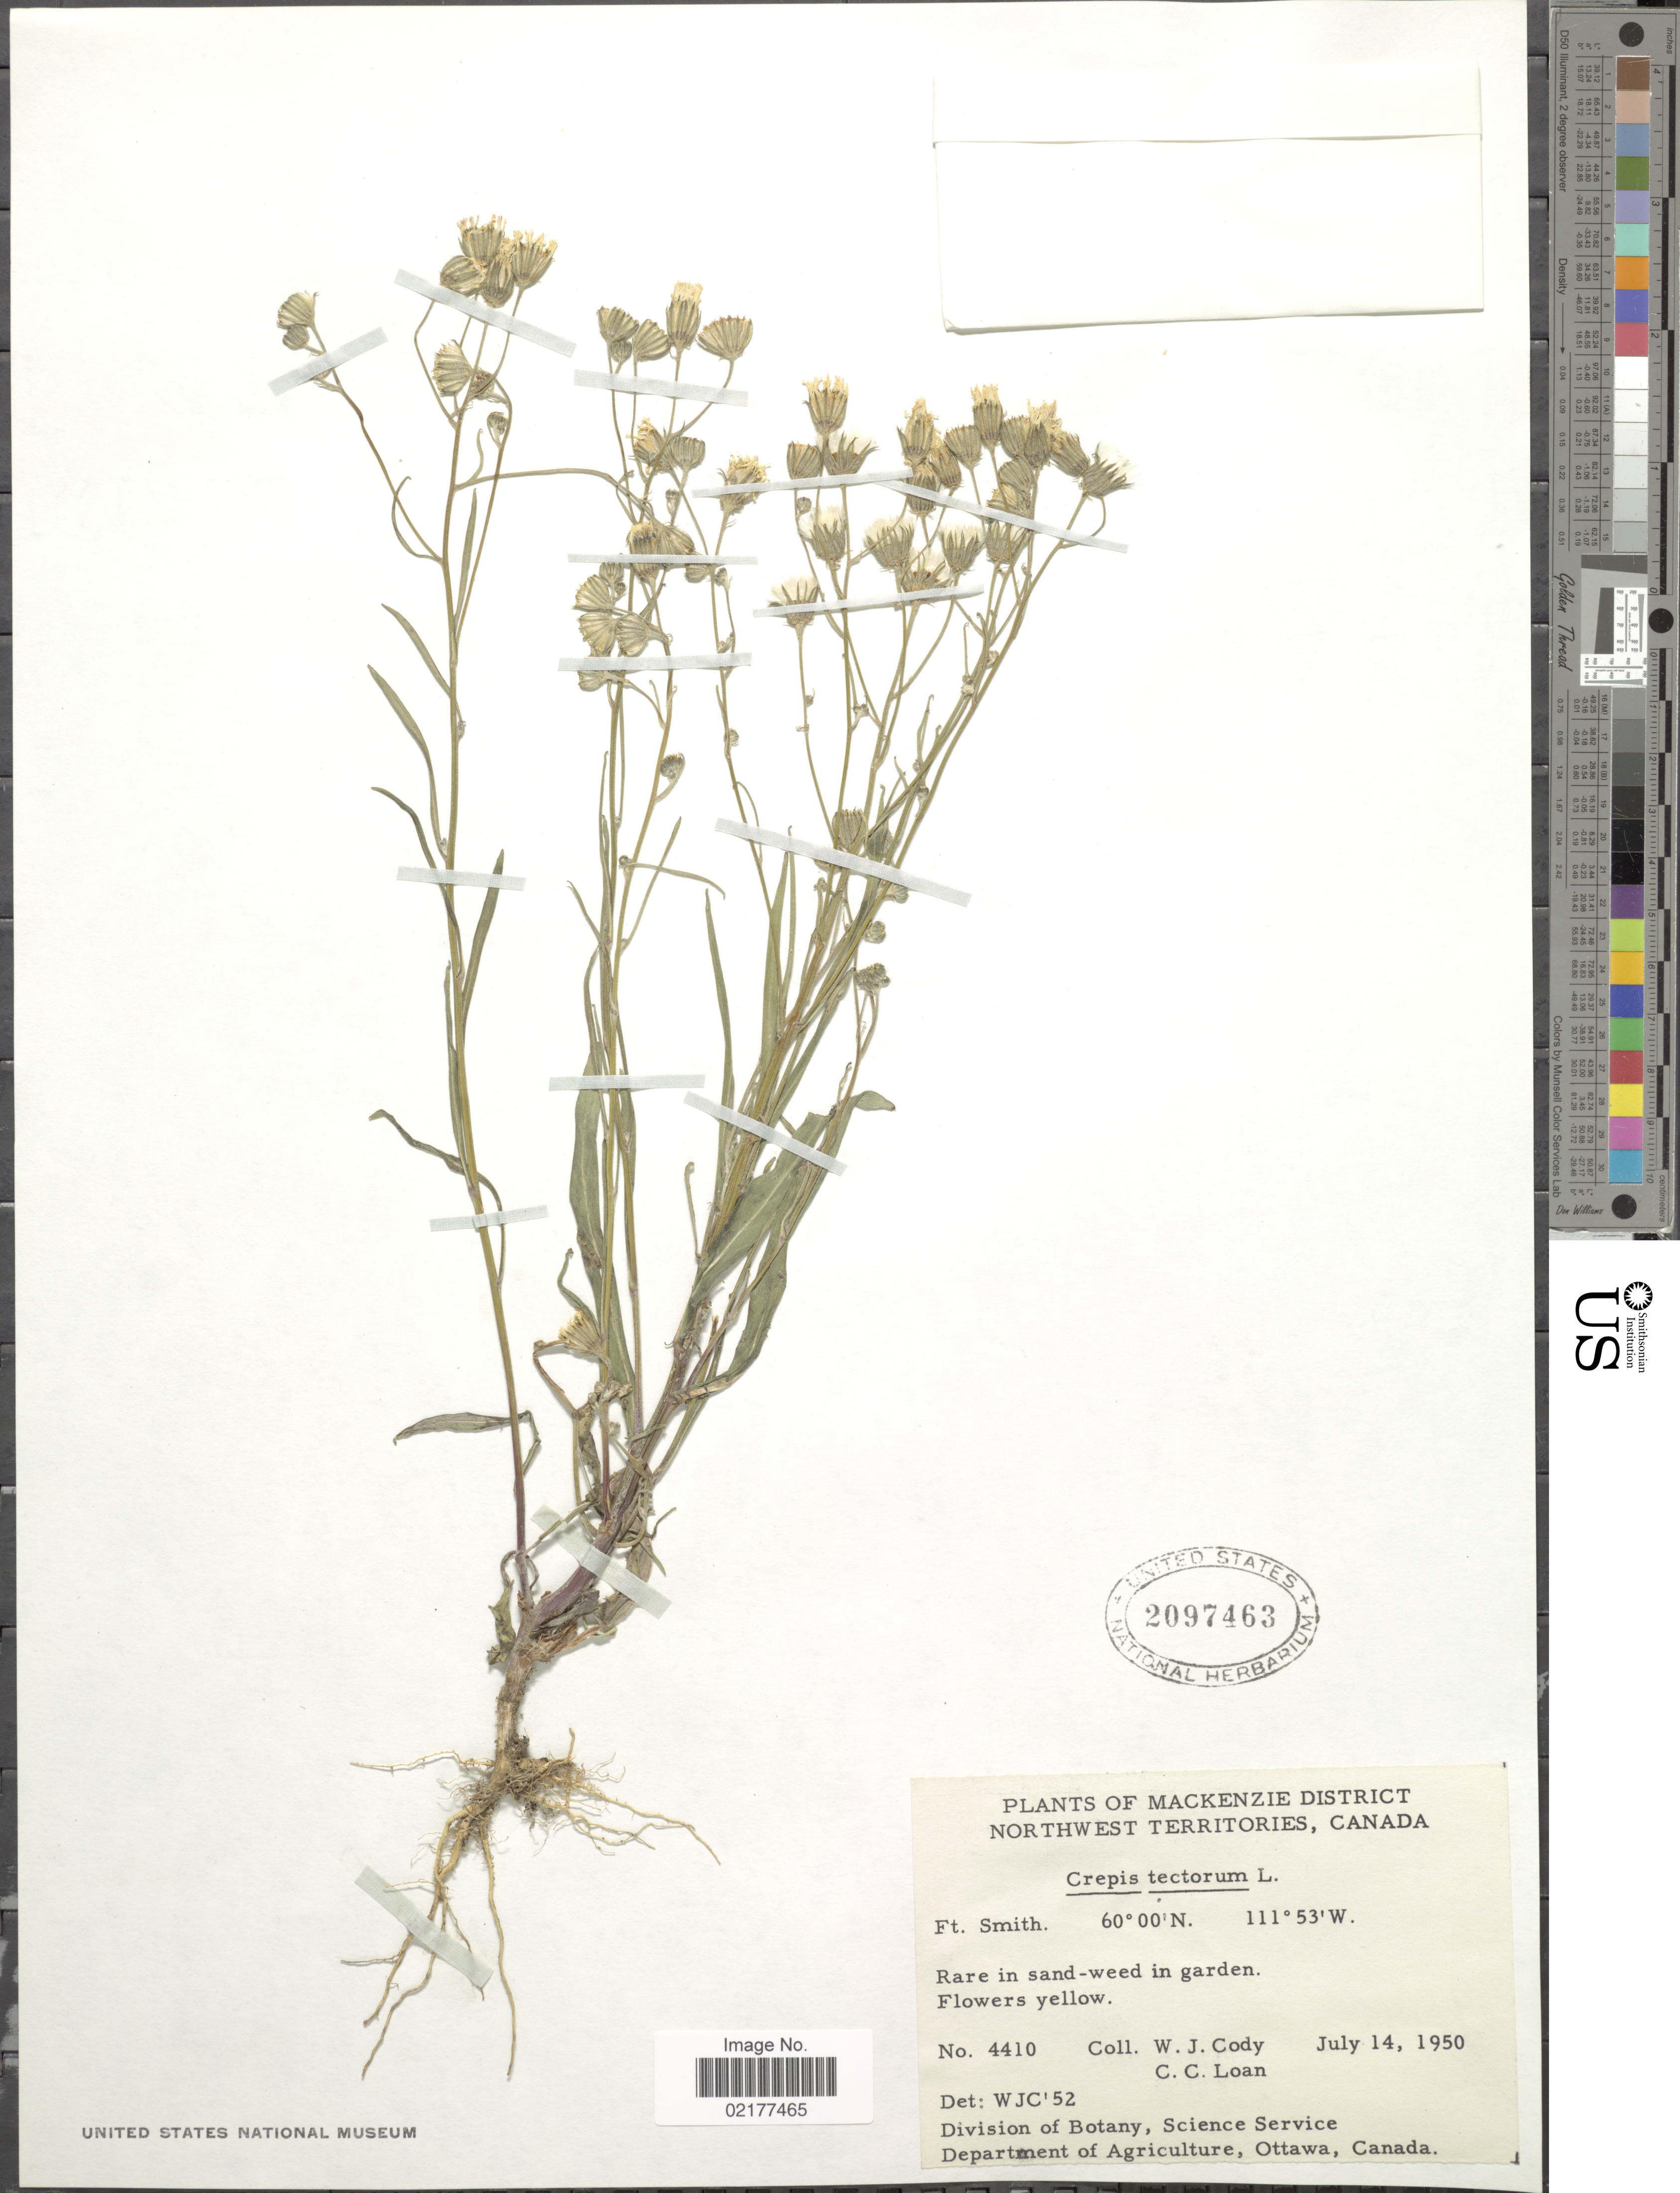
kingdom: Plantae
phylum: Tracheophyta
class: Magnoliopsida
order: Asterales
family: Asteraceae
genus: Crepis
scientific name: Crepis tectorum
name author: L.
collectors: W. Cody & C. Loan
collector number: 4410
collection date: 1950-07-14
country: Canada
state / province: Northwest Territories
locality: Mackenzie District. Ft. Smith. in garden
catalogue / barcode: US 2097463